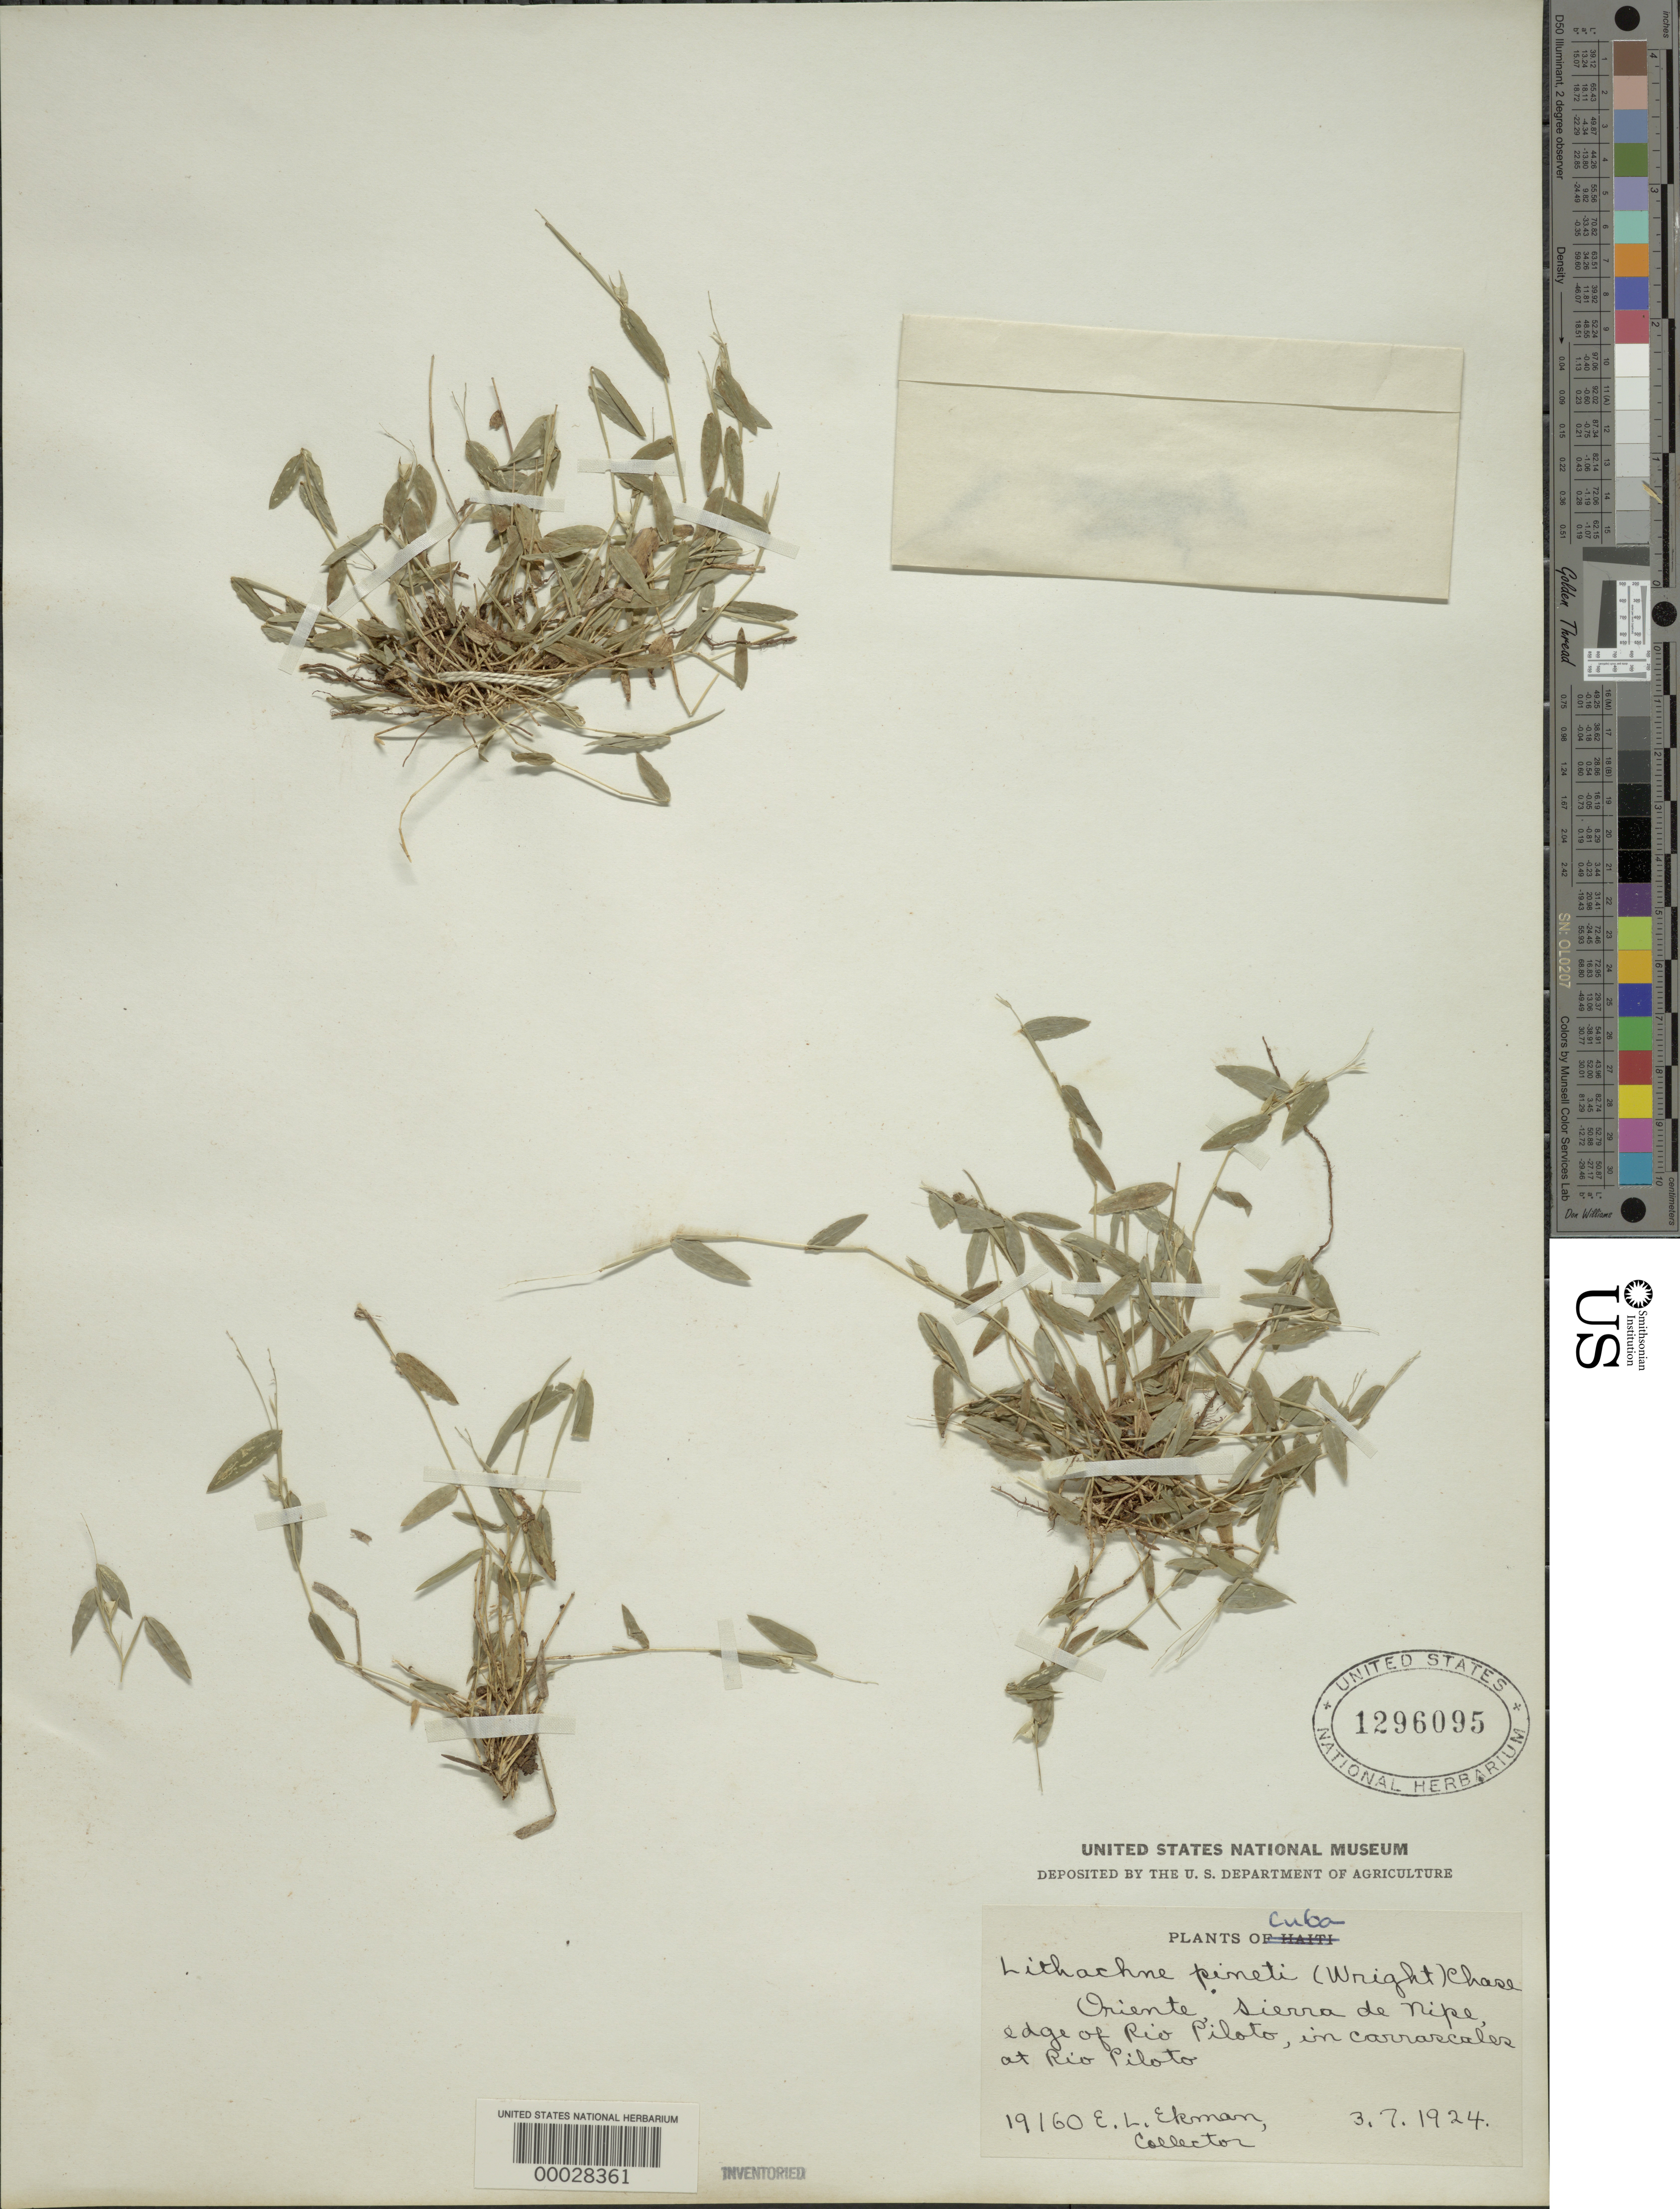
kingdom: Plantae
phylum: Tracheophyta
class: Liliopsida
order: Poales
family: Poaceae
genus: Lithachne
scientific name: Lithachne pineti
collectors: E. L. Ekman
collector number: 19160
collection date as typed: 03 Jul 1924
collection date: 1924-07-03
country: Cuba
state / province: Oriente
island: Greater Antilles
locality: Sierra de nipe, rio piloto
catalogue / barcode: US 1296095